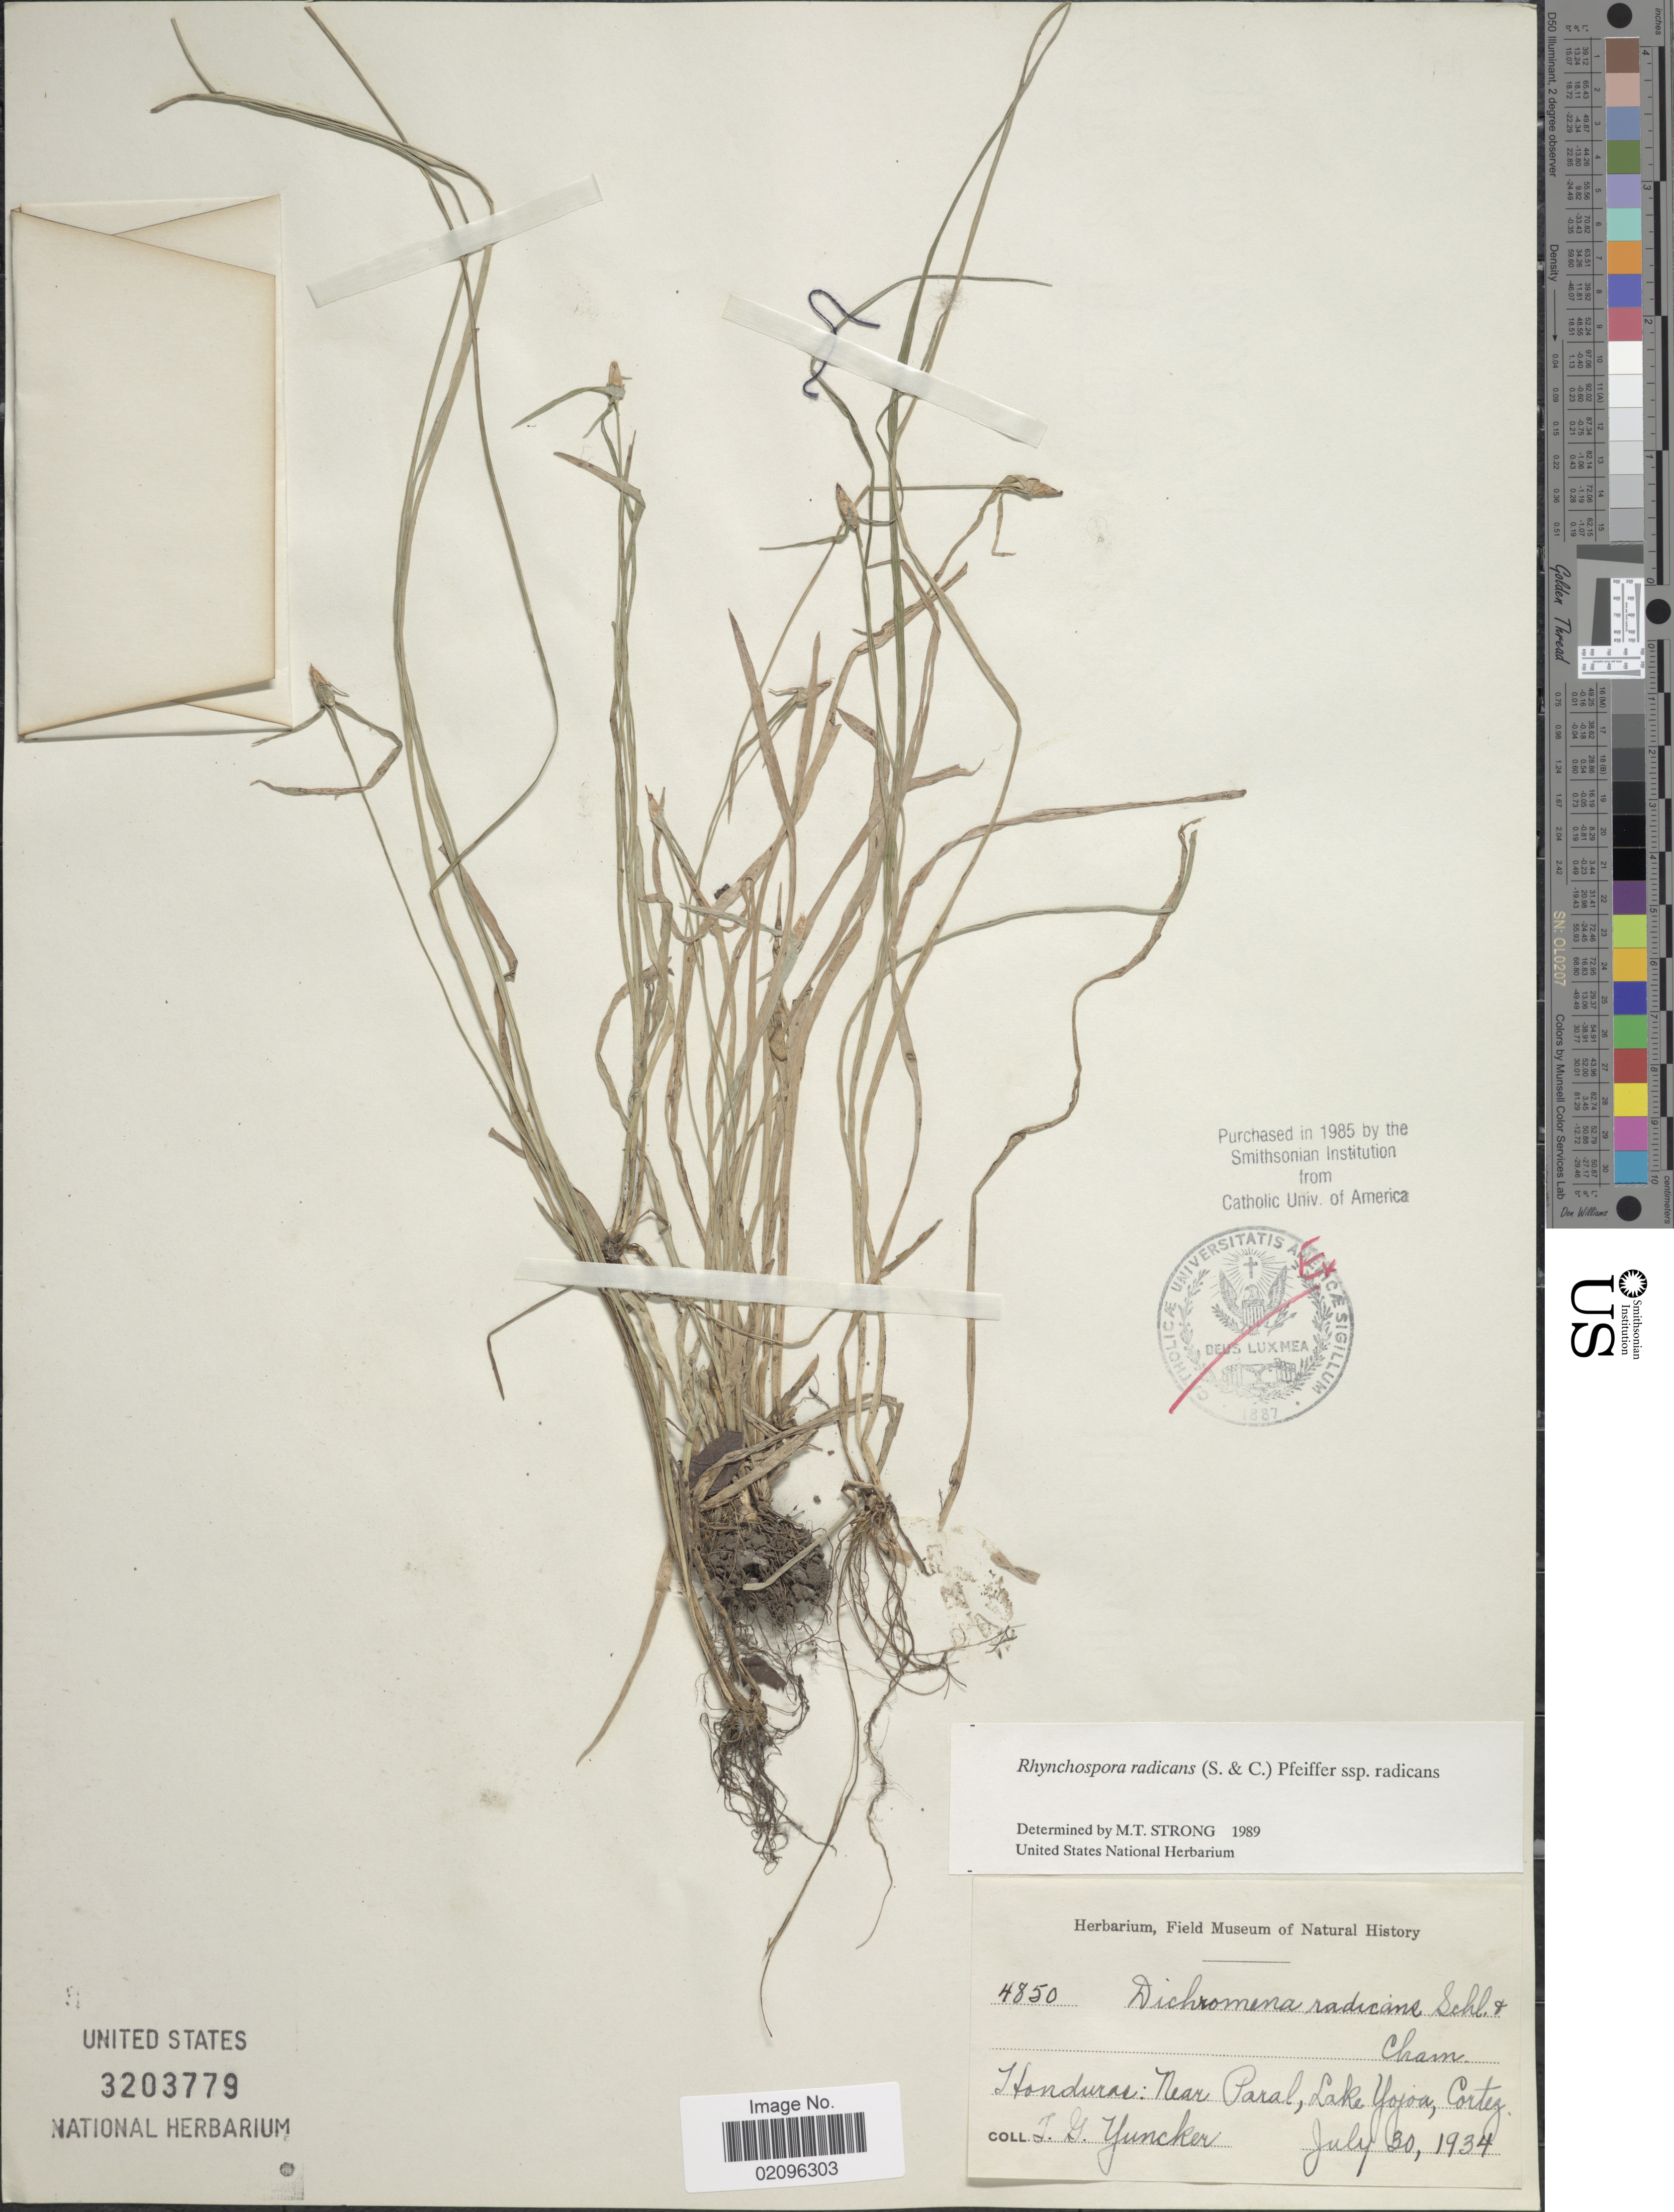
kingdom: Plantae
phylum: Tracheophyta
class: Liliopsida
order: Poales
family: Cyperaceae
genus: Rhynchospora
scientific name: Rhynchospora radicans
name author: (Schltdl. & Cham.) H. Pfeiff.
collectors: T. G. Yuncker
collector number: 4850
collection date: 1934-07-30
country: Honduras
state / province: Cortés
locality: Near Paral, Lake Yojoa, Cortez.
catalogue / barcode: US 3203779